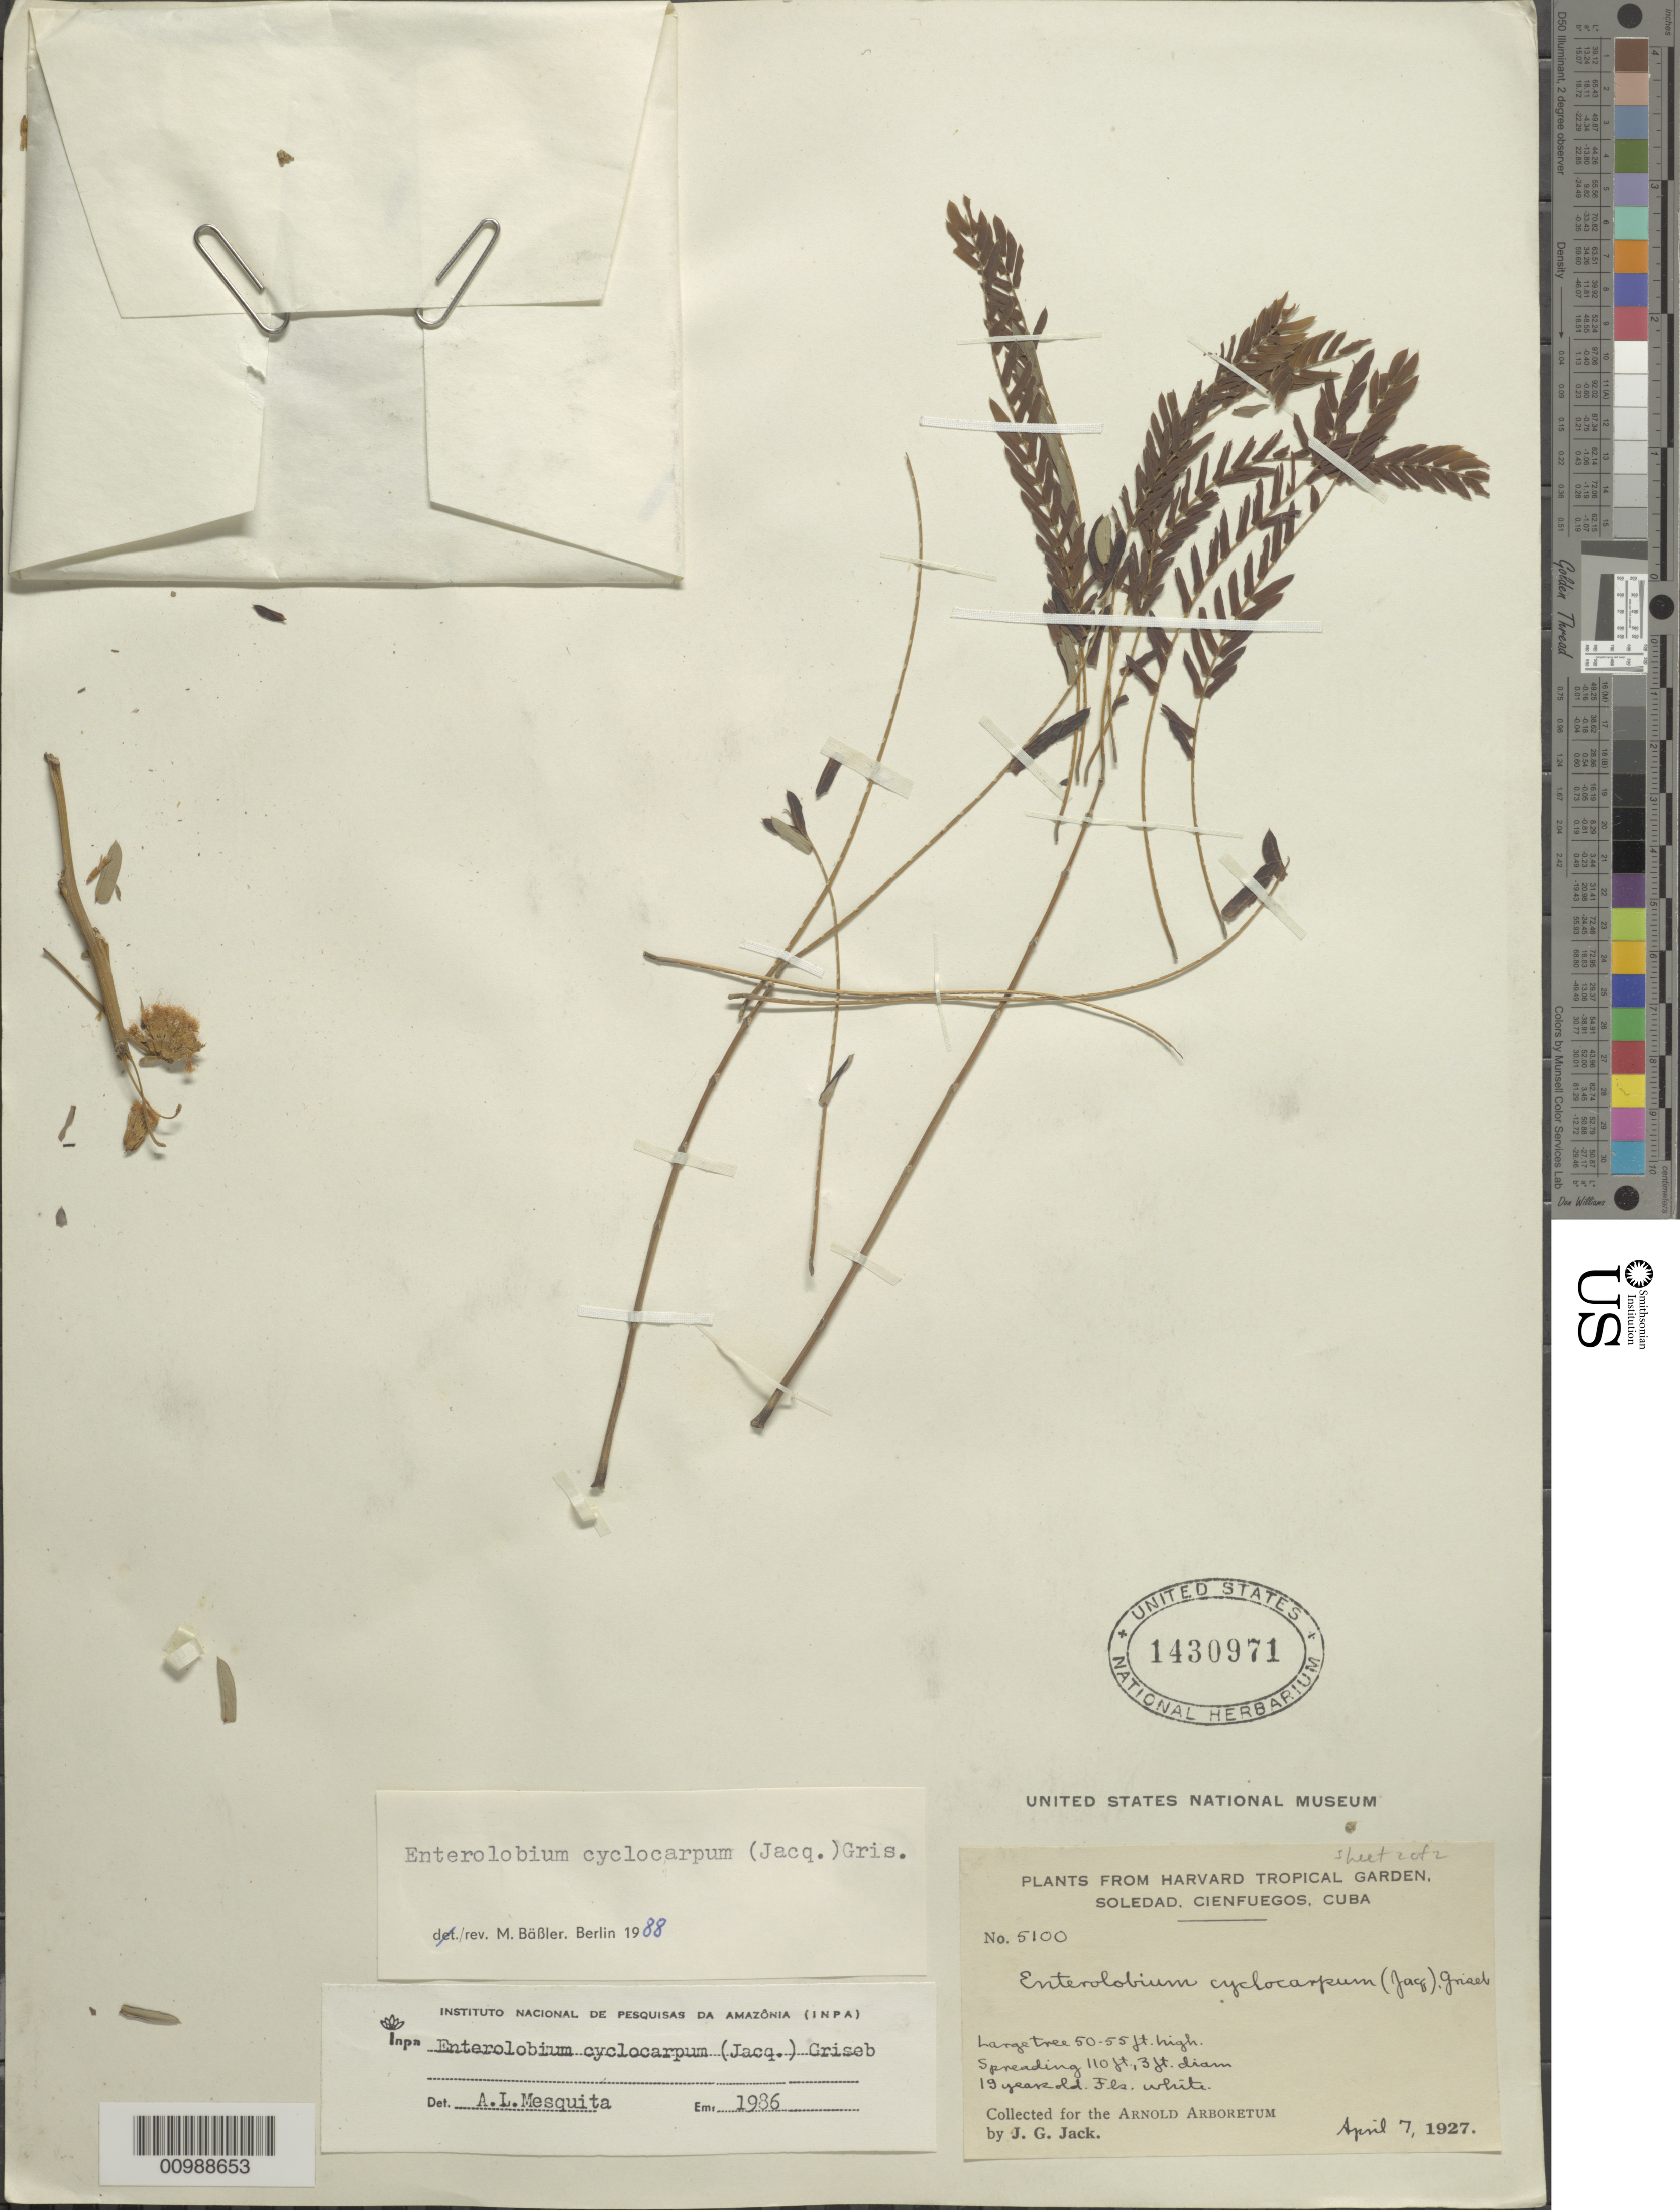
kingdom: Plantae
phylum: Tracheophyta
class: Magnoliopsida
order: Fabales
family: Fabaceae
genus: Enterolobium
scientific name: Enterolobium cyclocarpum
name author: (Jacq.) Griseb.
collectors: J. G. Jack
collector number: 5100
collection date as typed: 07 Apr 1927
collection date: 1927-04-07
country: Cuba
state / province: Cienfuegos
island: Cuba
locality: Soledad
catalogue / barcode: US 1430971